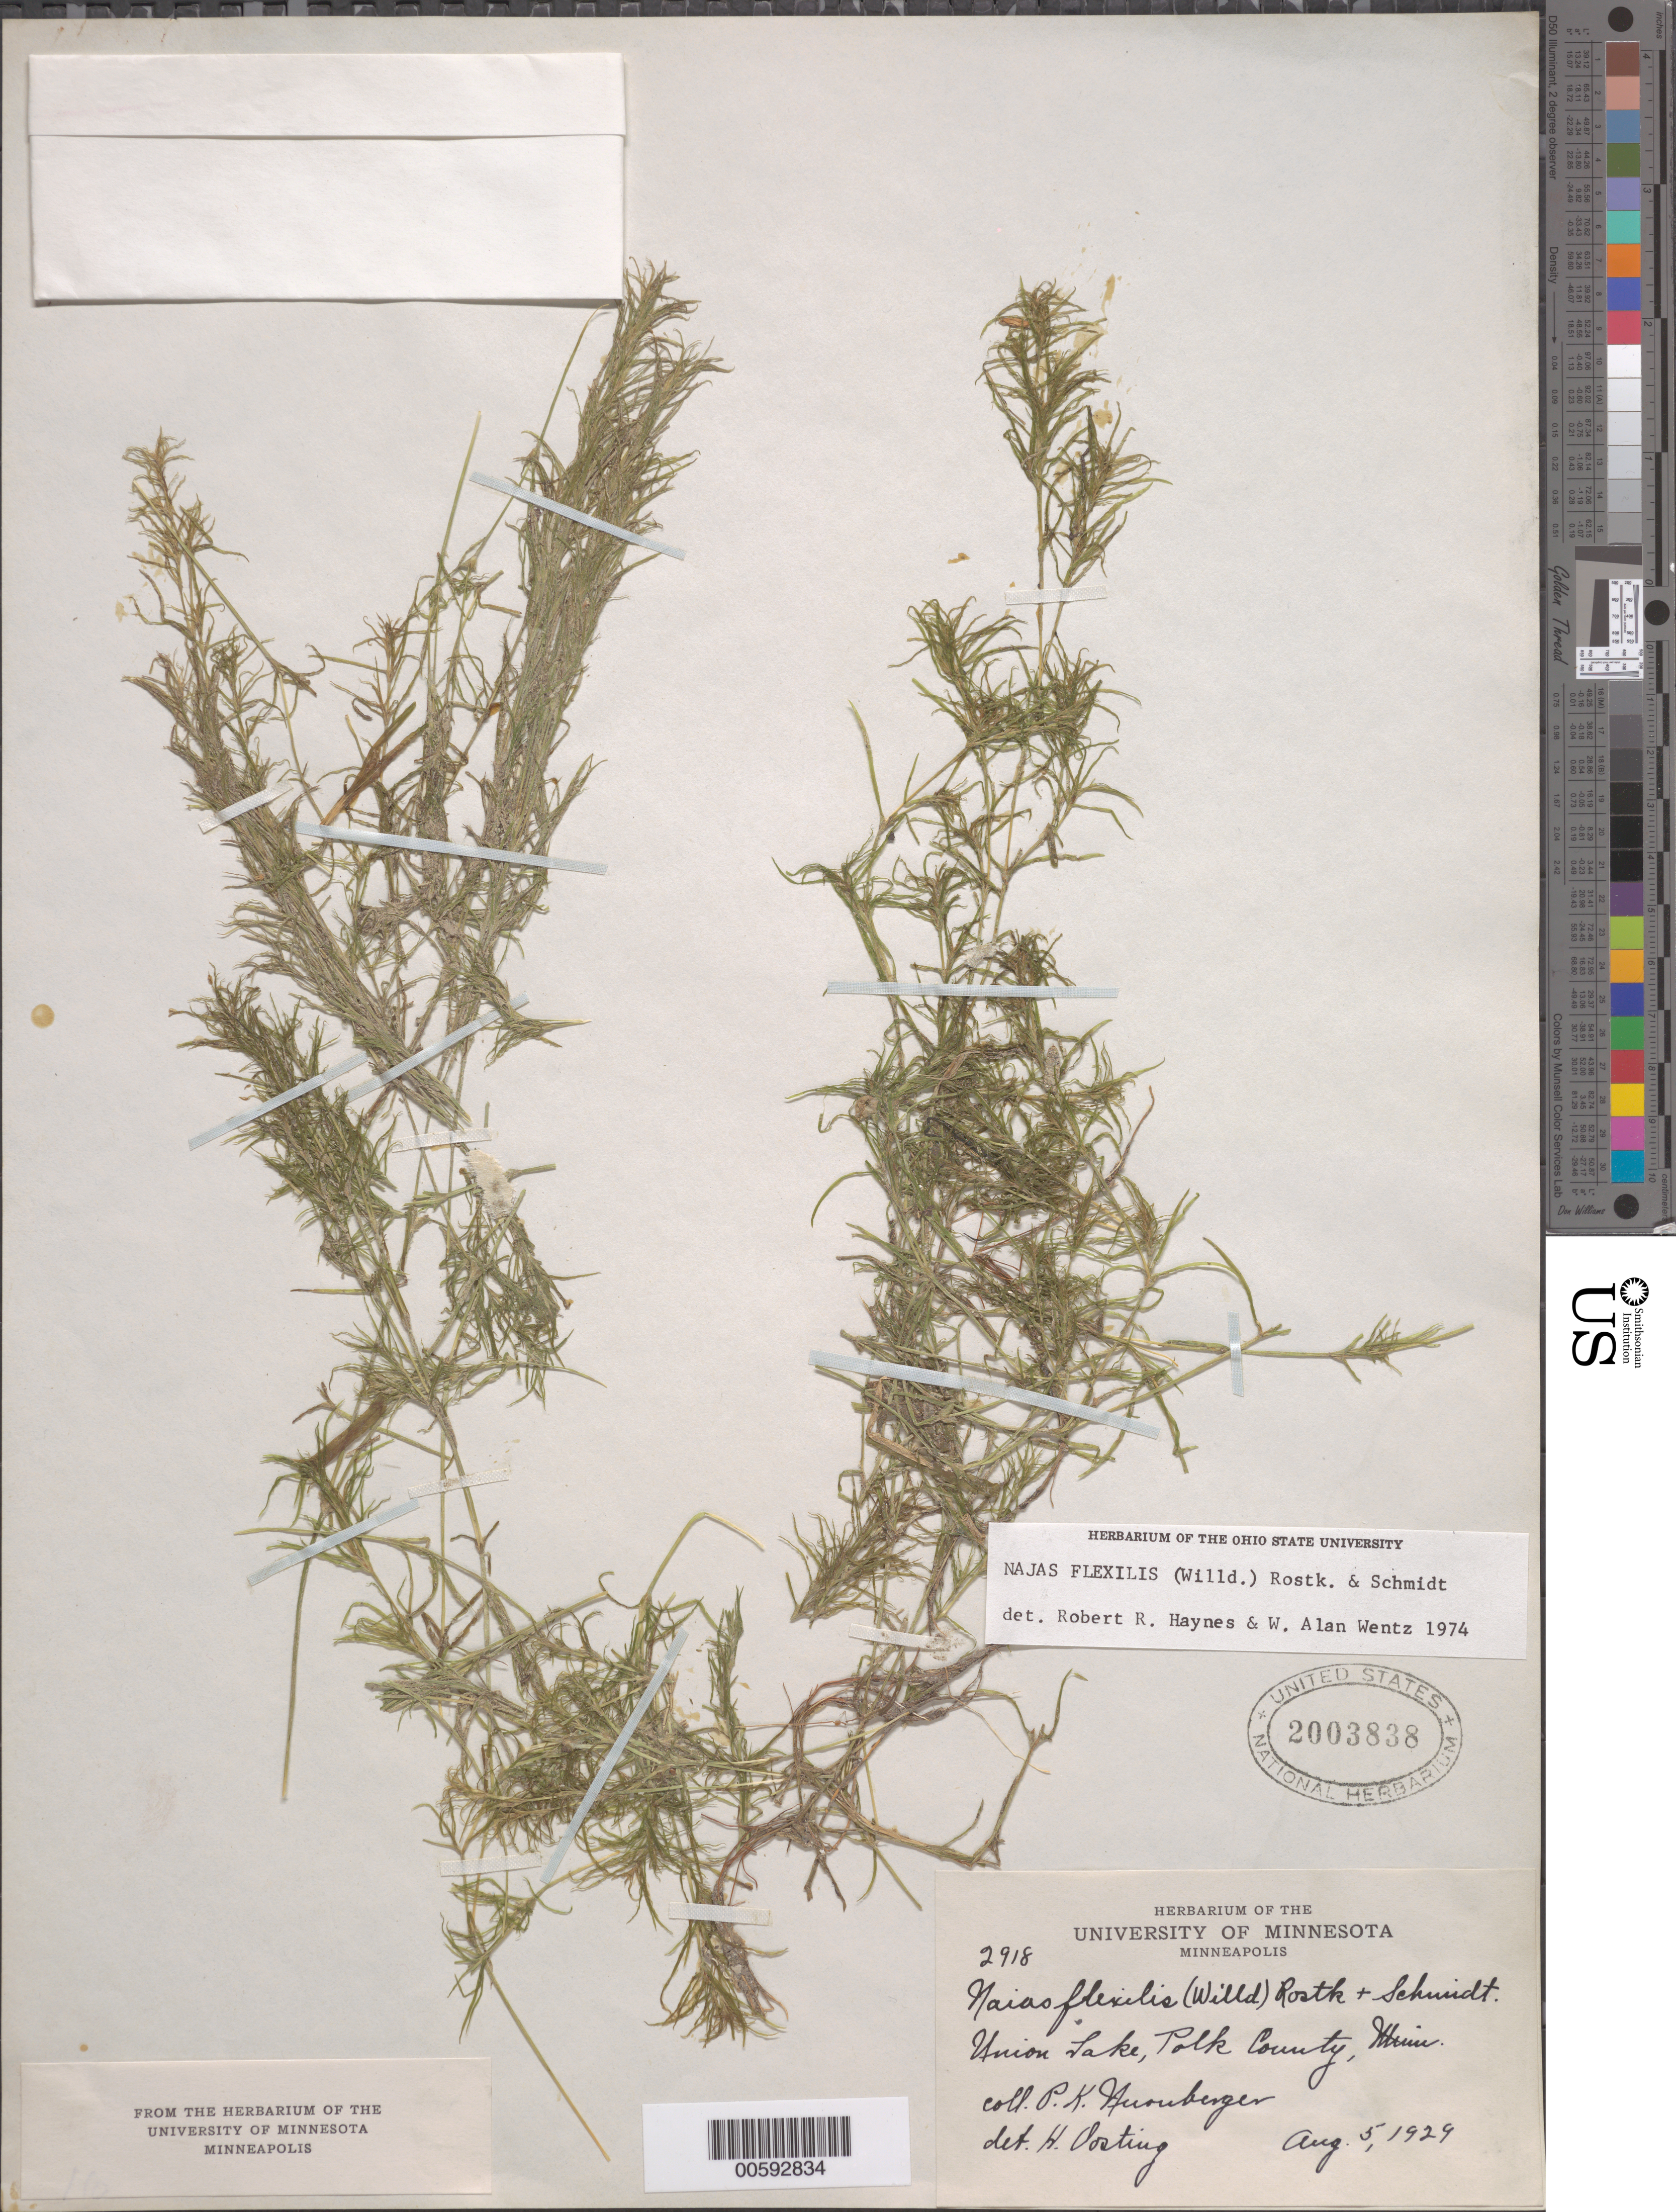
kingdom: Plantae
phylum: Tracheophyta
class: Liliopsida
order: Alismatales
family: Hydrocharitaceae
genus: Najas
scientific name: Najas flexilis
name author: (Willd.) Rostk. & Schmidt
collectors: P. Nuouberger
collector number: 2918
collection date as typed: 05 Aug 1929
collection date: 1929-08-05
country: United States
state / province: Minnesota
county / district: Polk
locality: Union Lake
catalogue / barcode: US 2003838